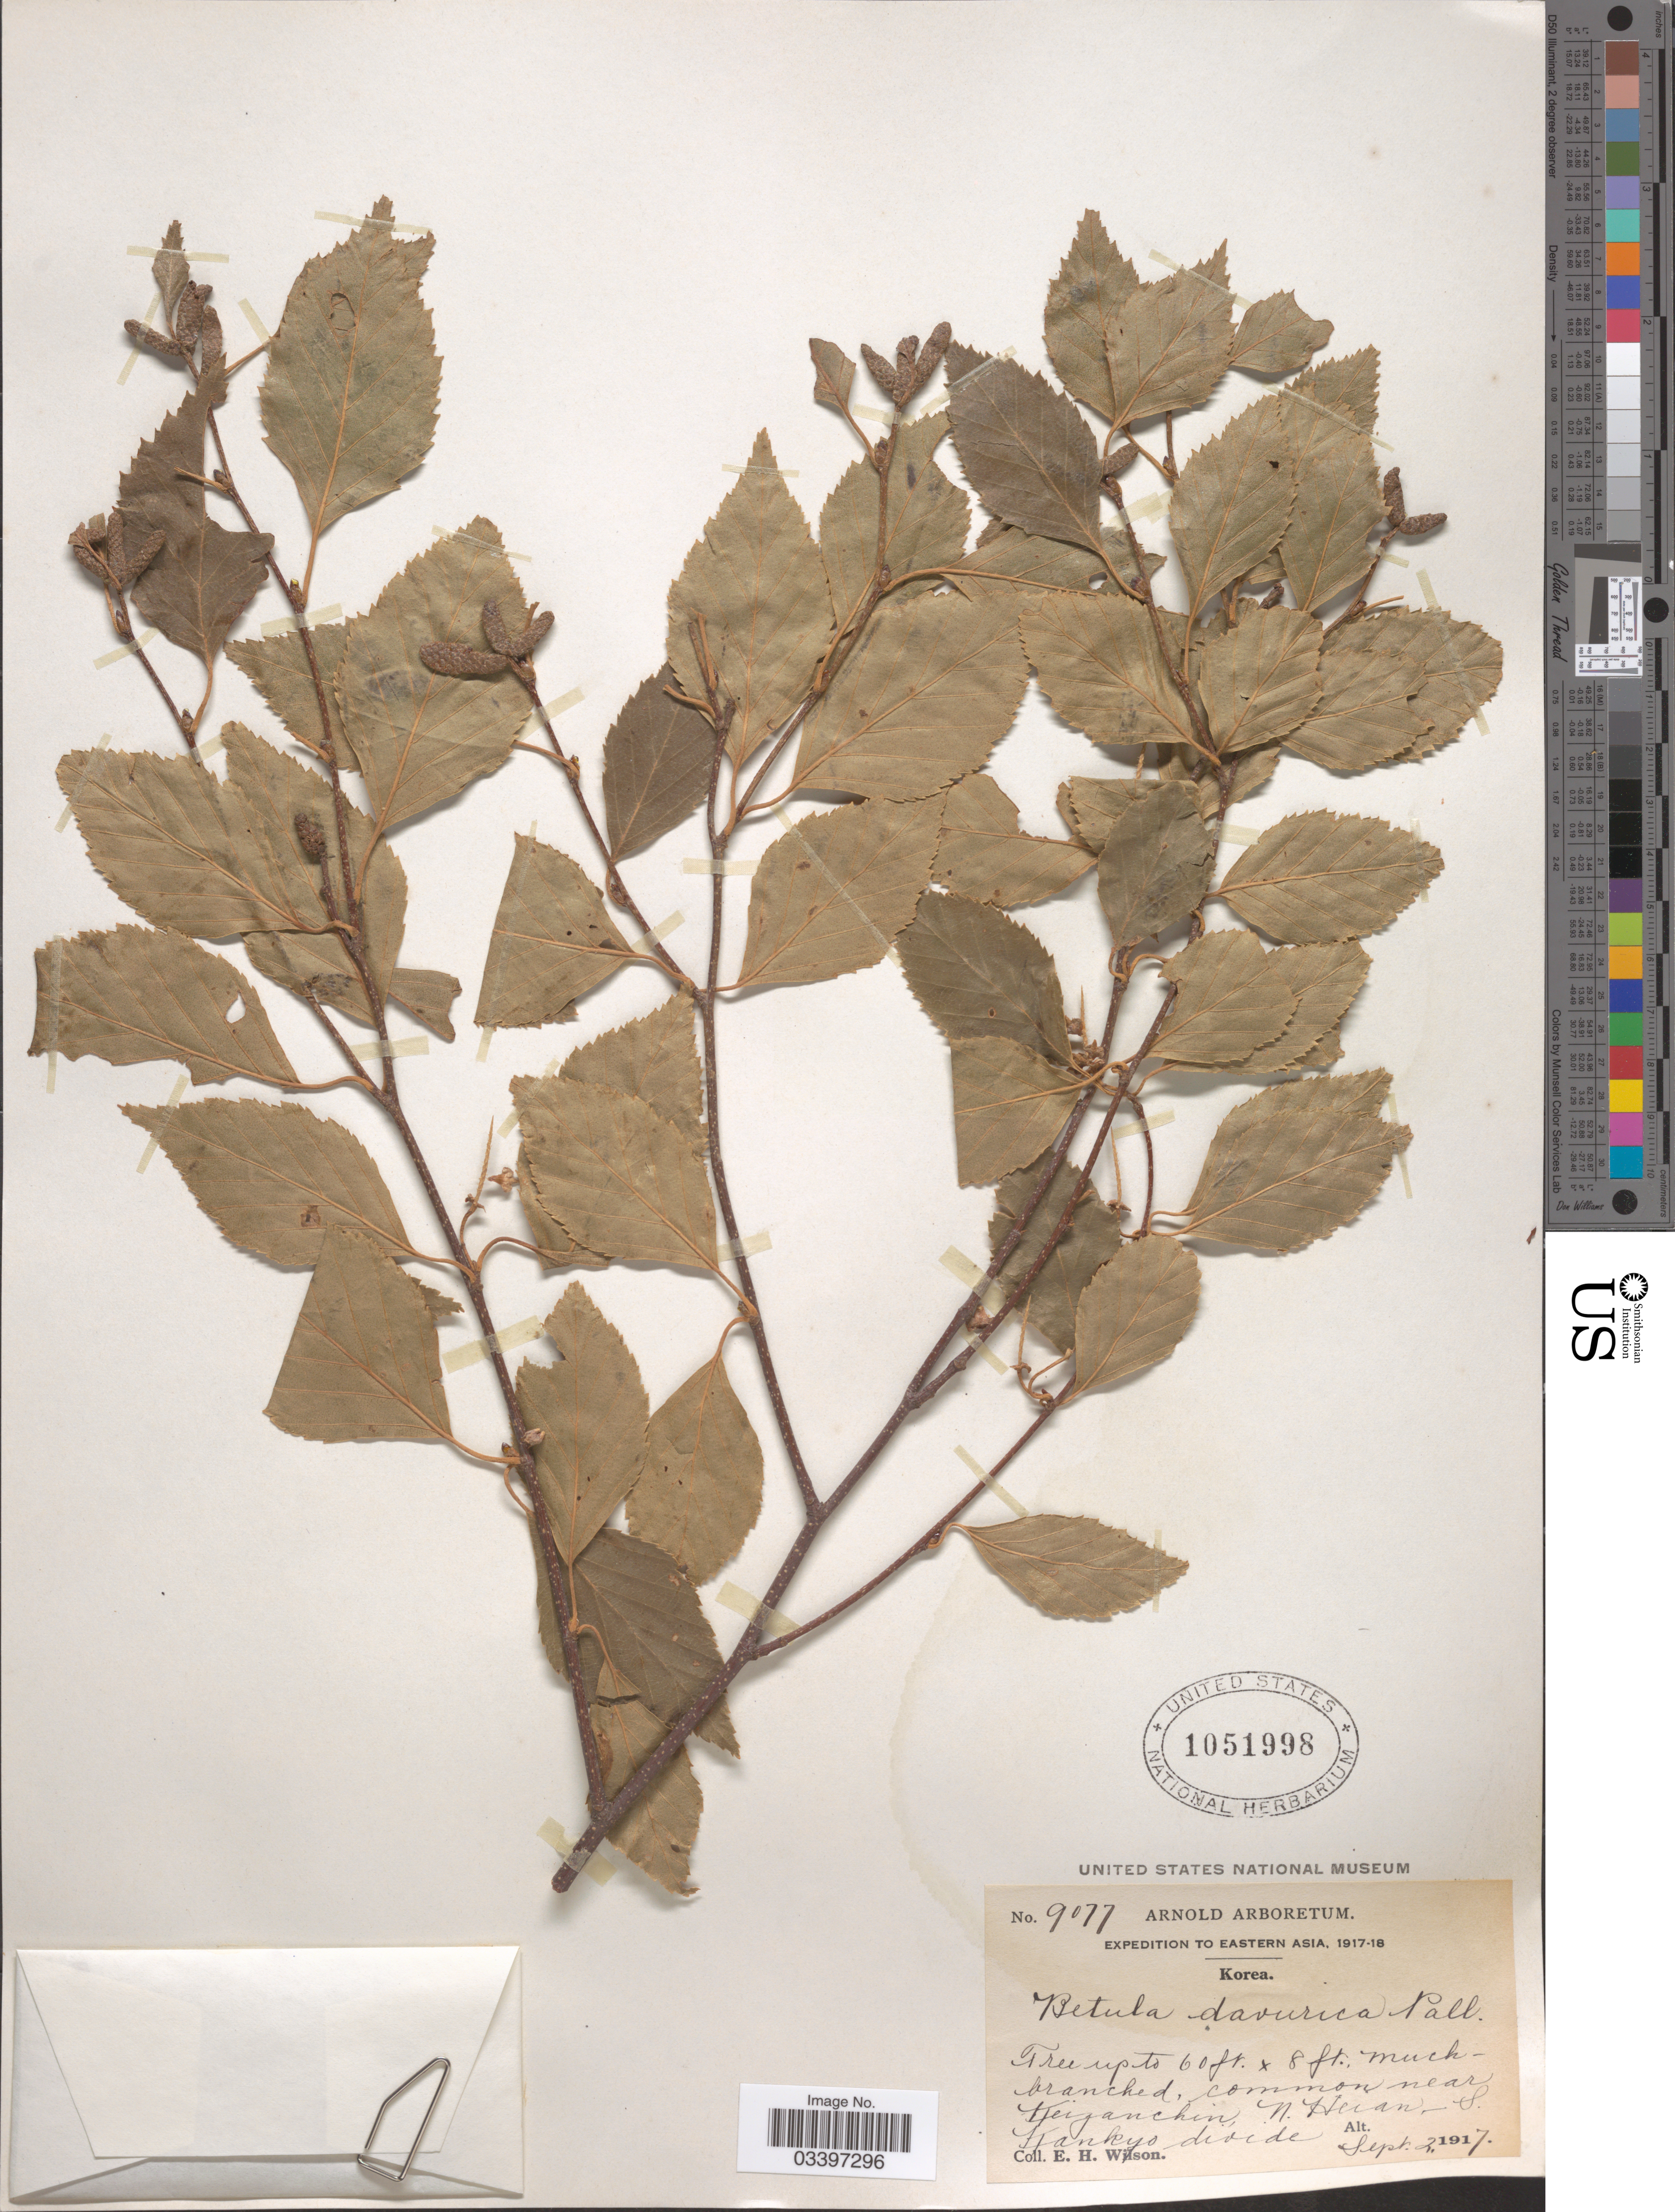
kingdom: Plantae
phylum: Tracheophyta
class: Magnoliopsida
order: Fagales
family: Betulaceae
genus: Betula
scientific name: Betula davurica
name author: Pall.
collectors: E. Wilson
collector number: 9077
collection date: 1917-09-02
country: North Korea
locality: Eastern Asia. Near Keizanchin, N. Heian-S. Kankyo divide.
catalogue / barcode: US 1051998